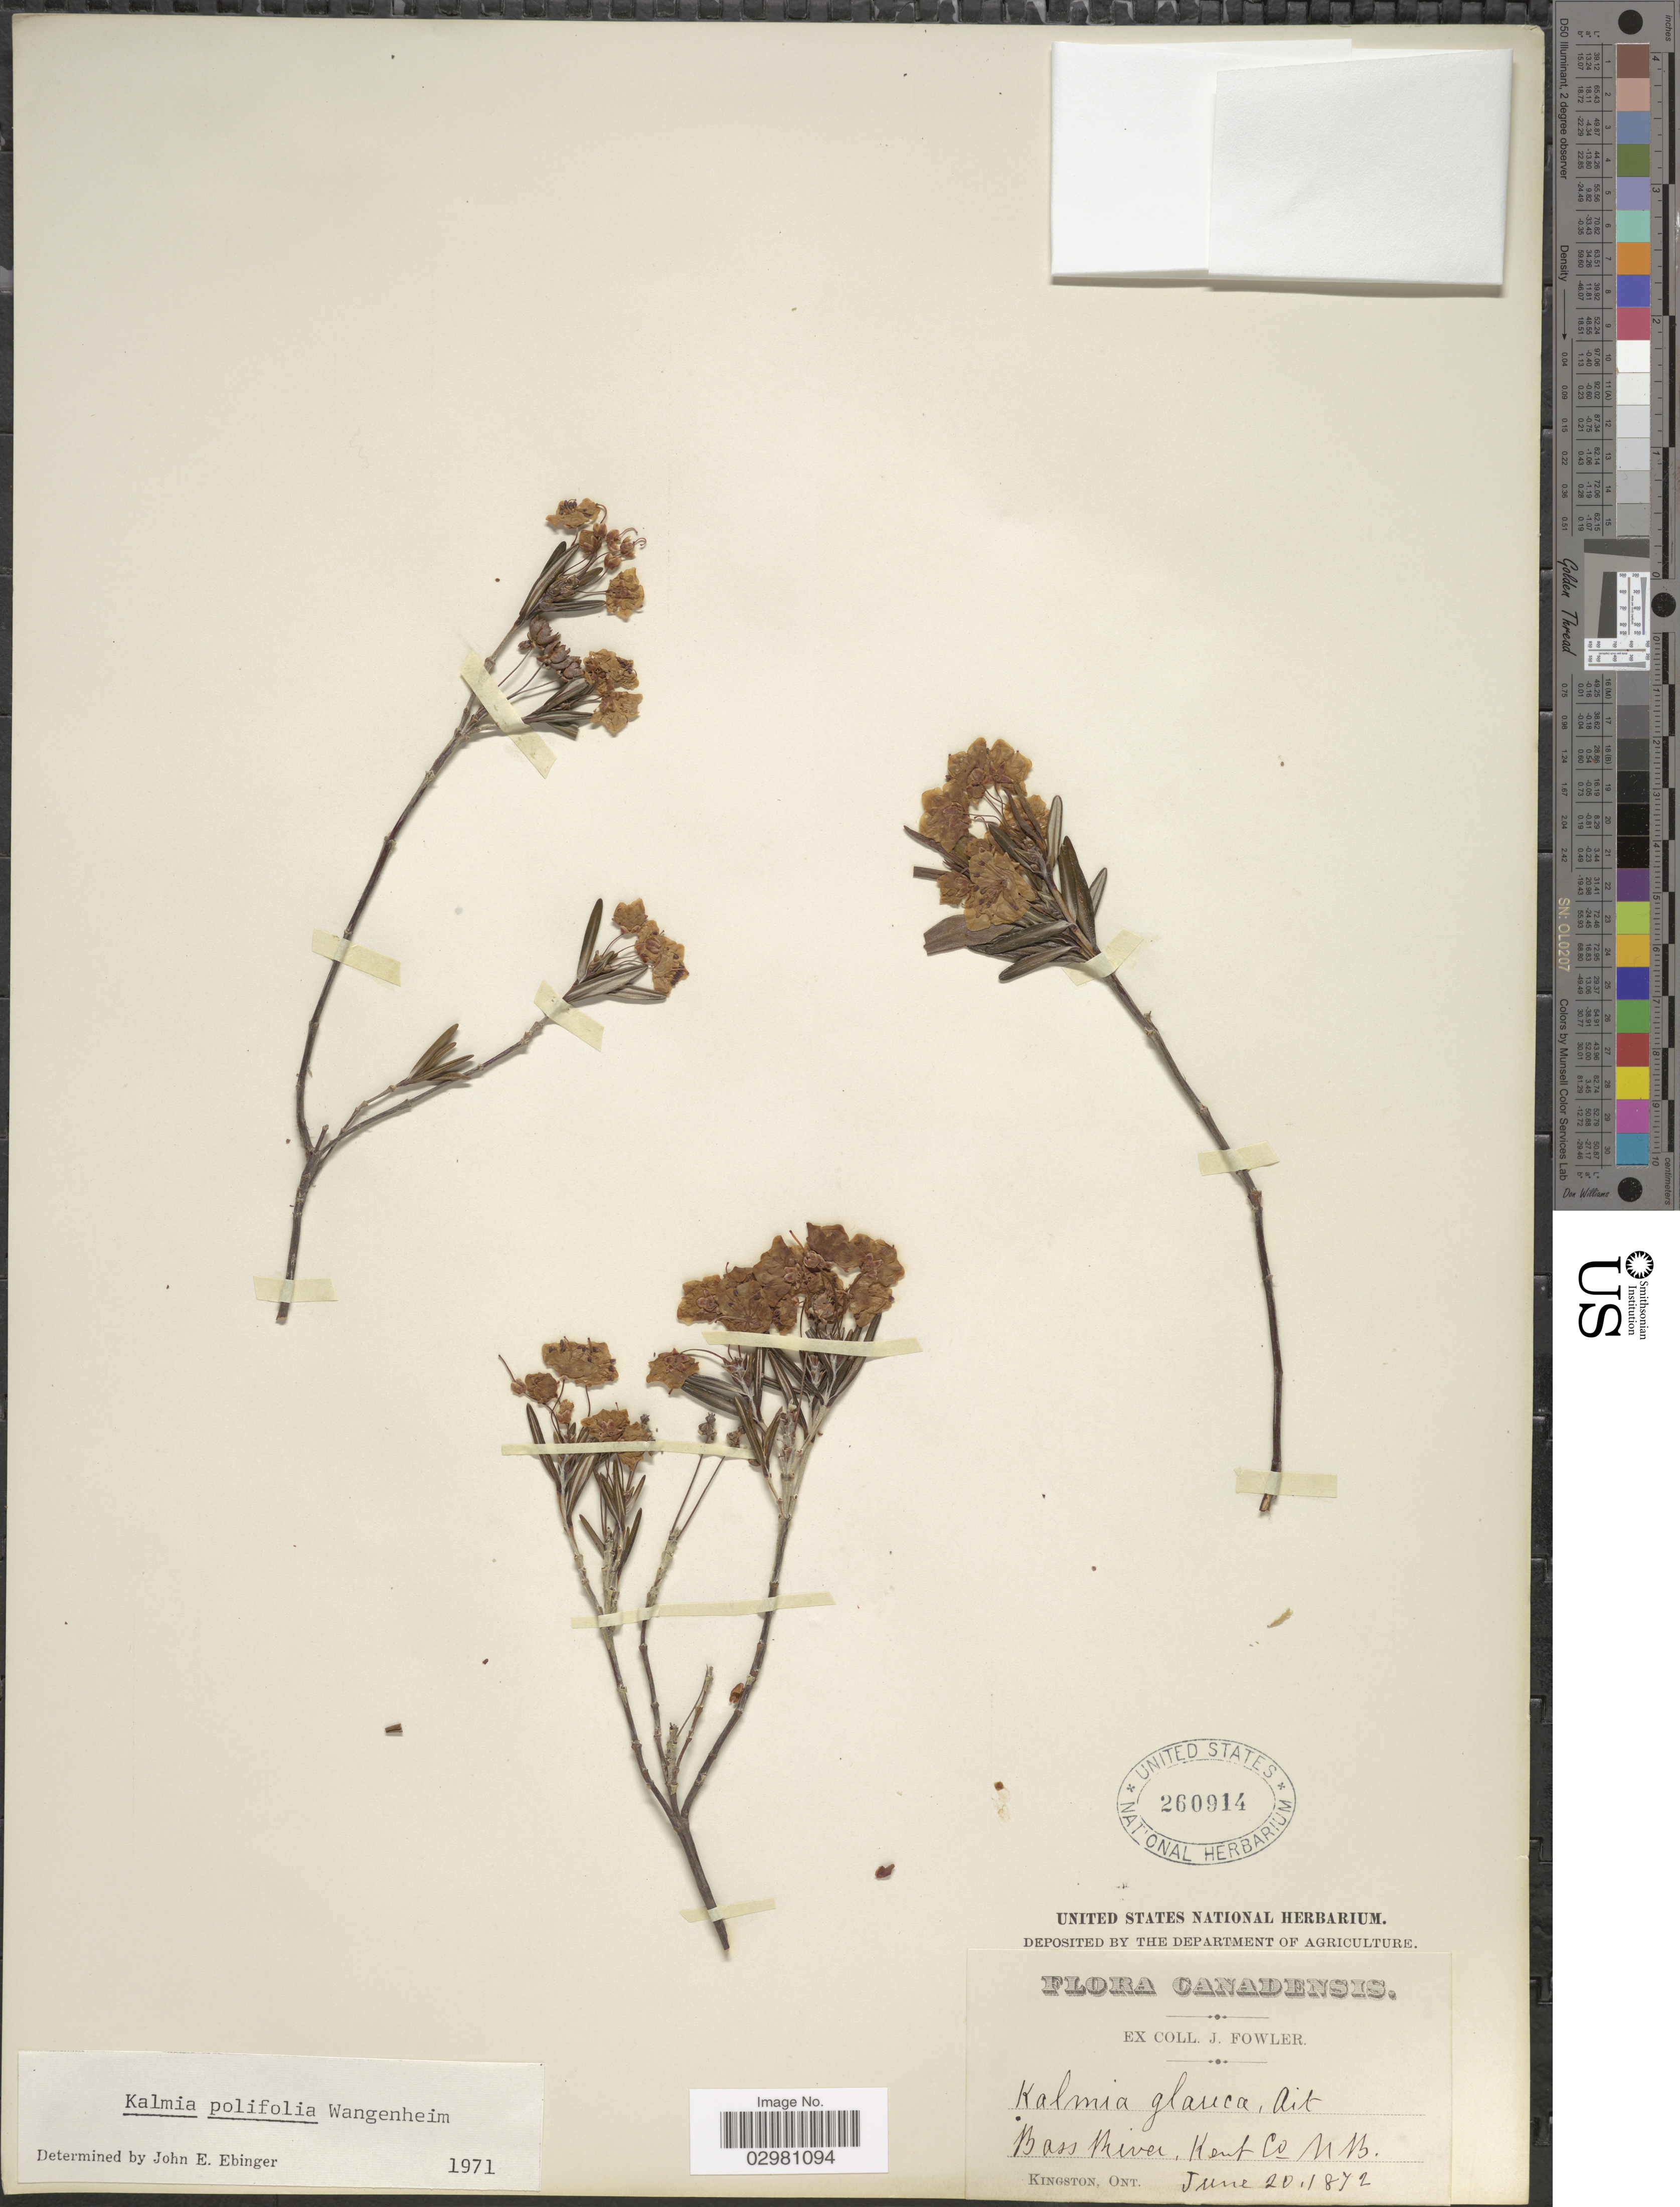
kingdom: Plantae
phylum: Tracheophyta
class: Magnoliopsida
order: Ericales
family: Ericaceae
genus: Kalmia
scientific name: Kalmia polifolia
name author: Wangenh.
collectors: J. Fowler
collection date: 1872-06-20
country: Canada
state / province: New Brunswick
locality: Bass River, Kent Co. NB.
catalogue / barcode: US 260914